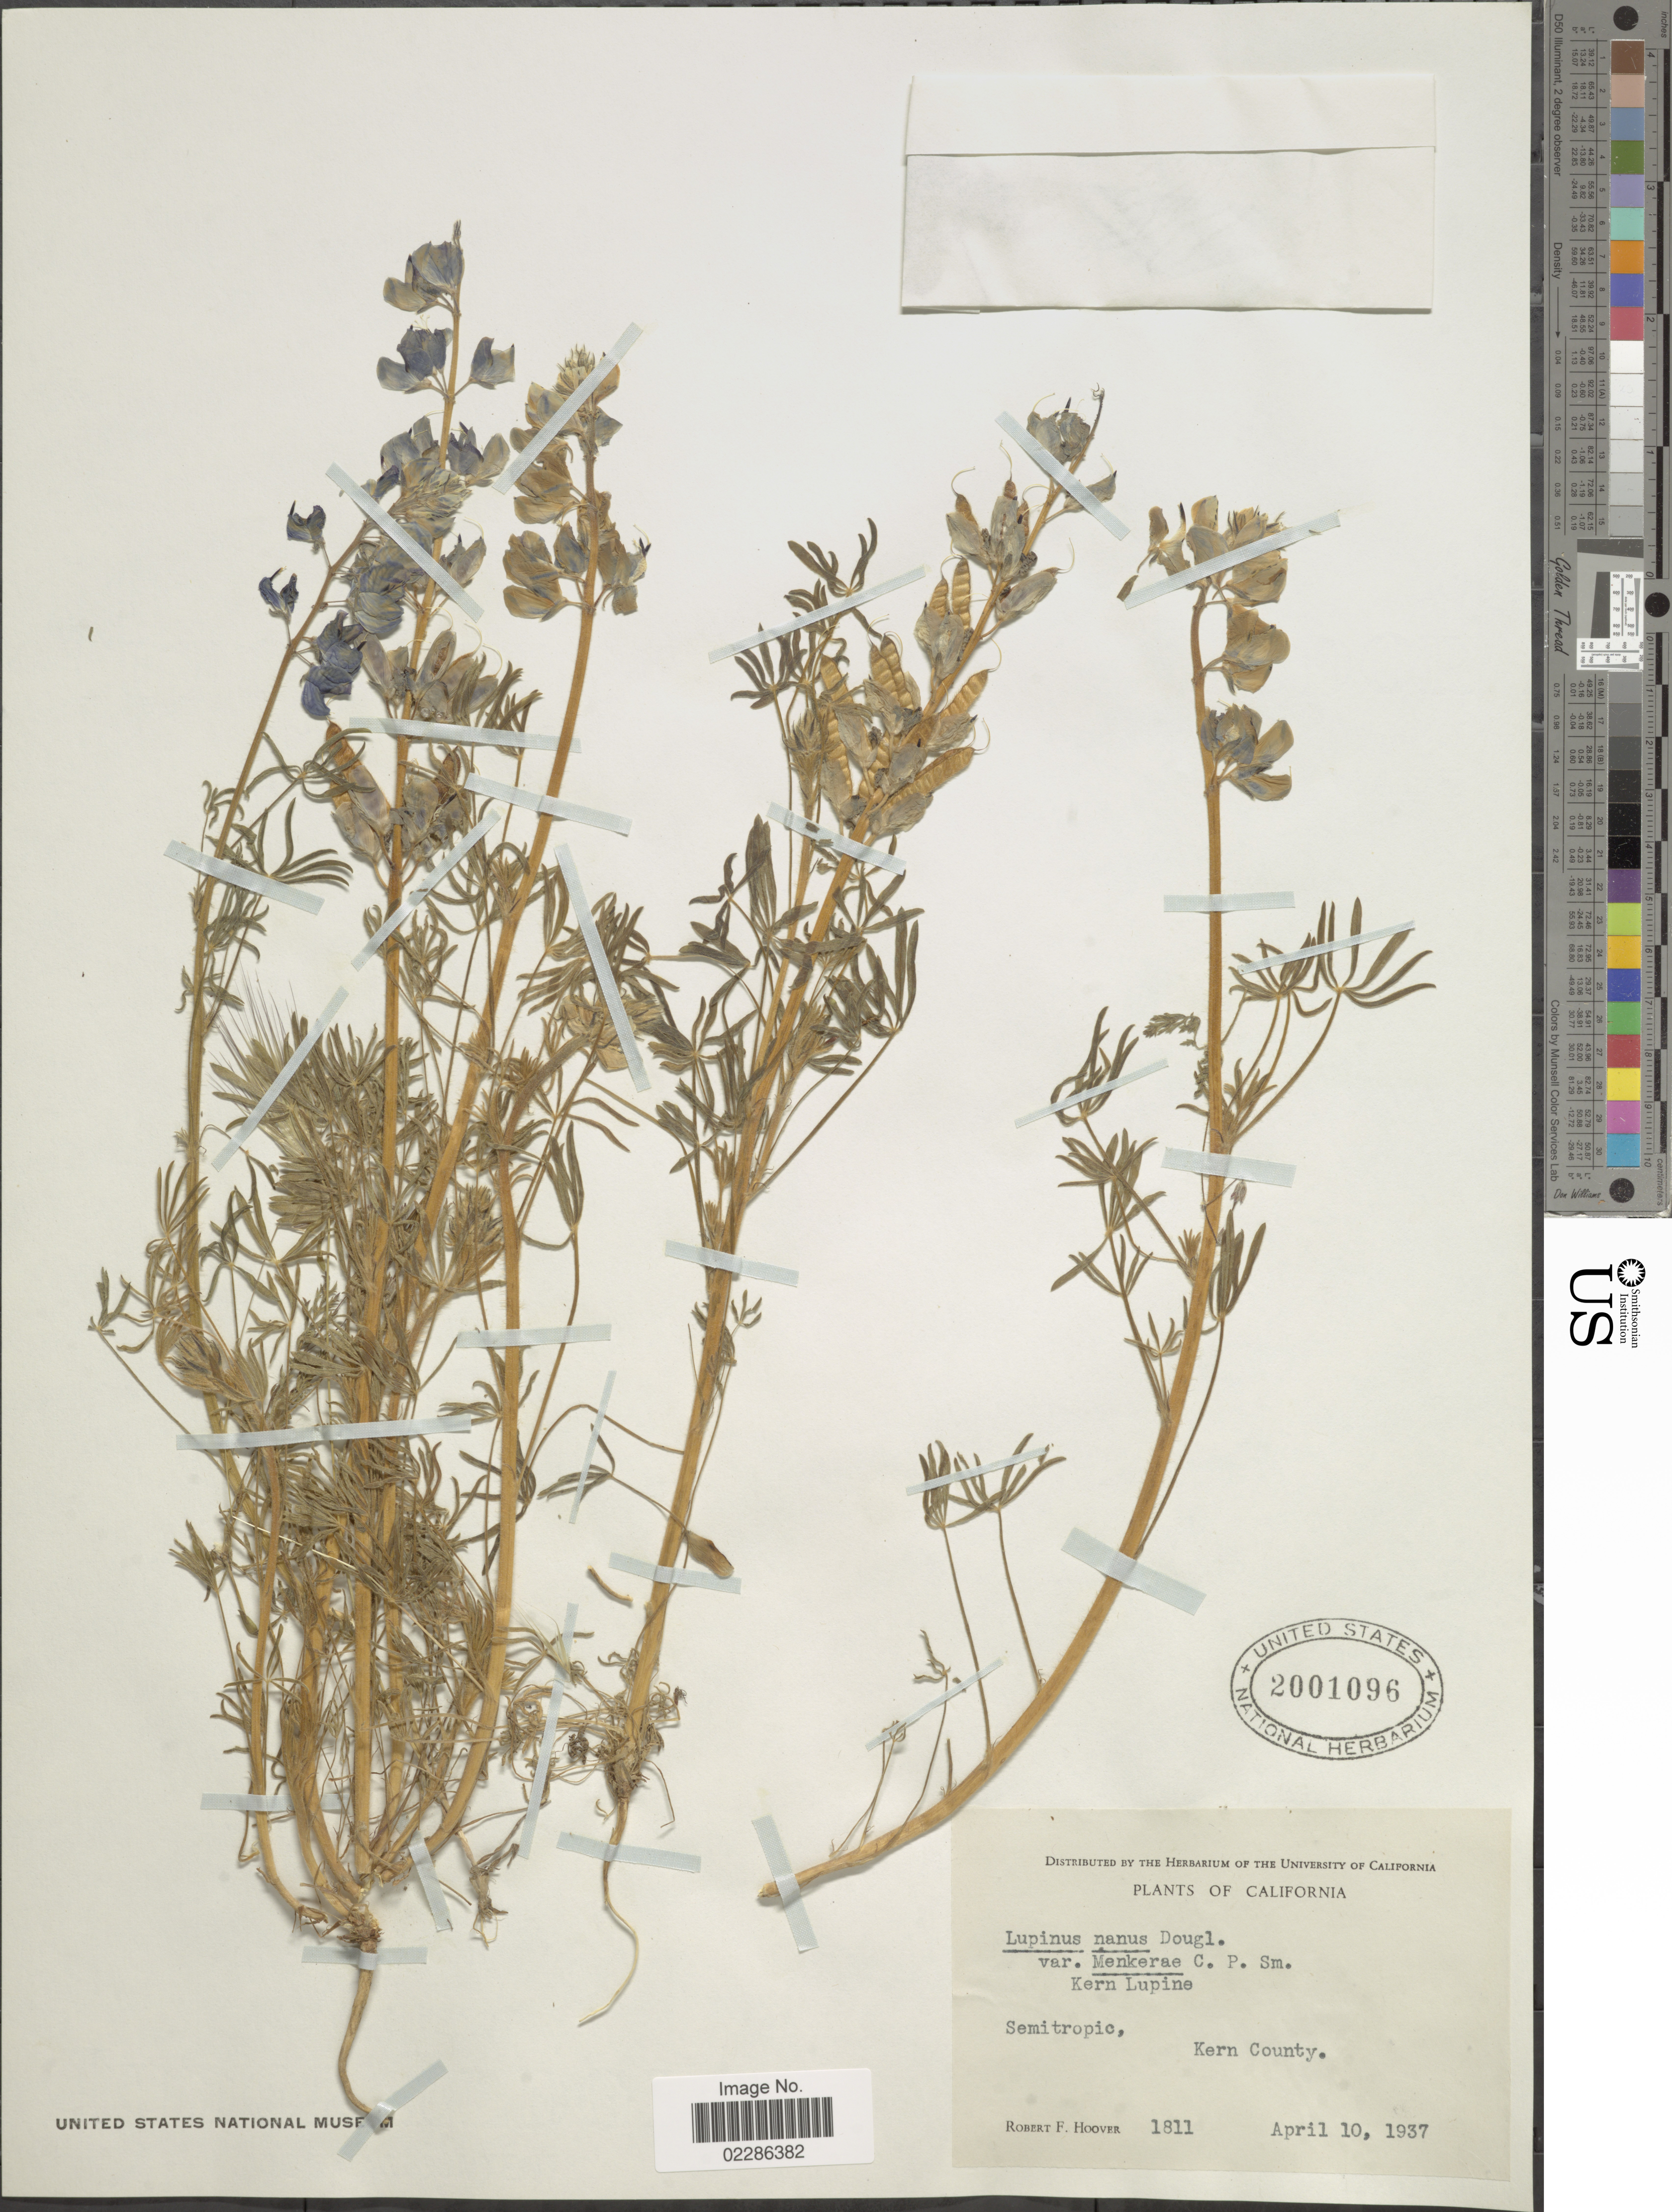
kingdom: Plantae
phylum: Tracheophyta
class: Magnoliopsida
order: Fabales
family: Fabaceae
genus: Lupinus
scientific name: Lupinus nanus var. menkerae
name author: C.P. Sm.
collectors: R. F. Hoover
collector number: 1811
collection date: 1937-04-10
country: United States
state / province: California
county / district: Kern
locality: Semitropic, Kern County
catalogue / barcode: US 2001096